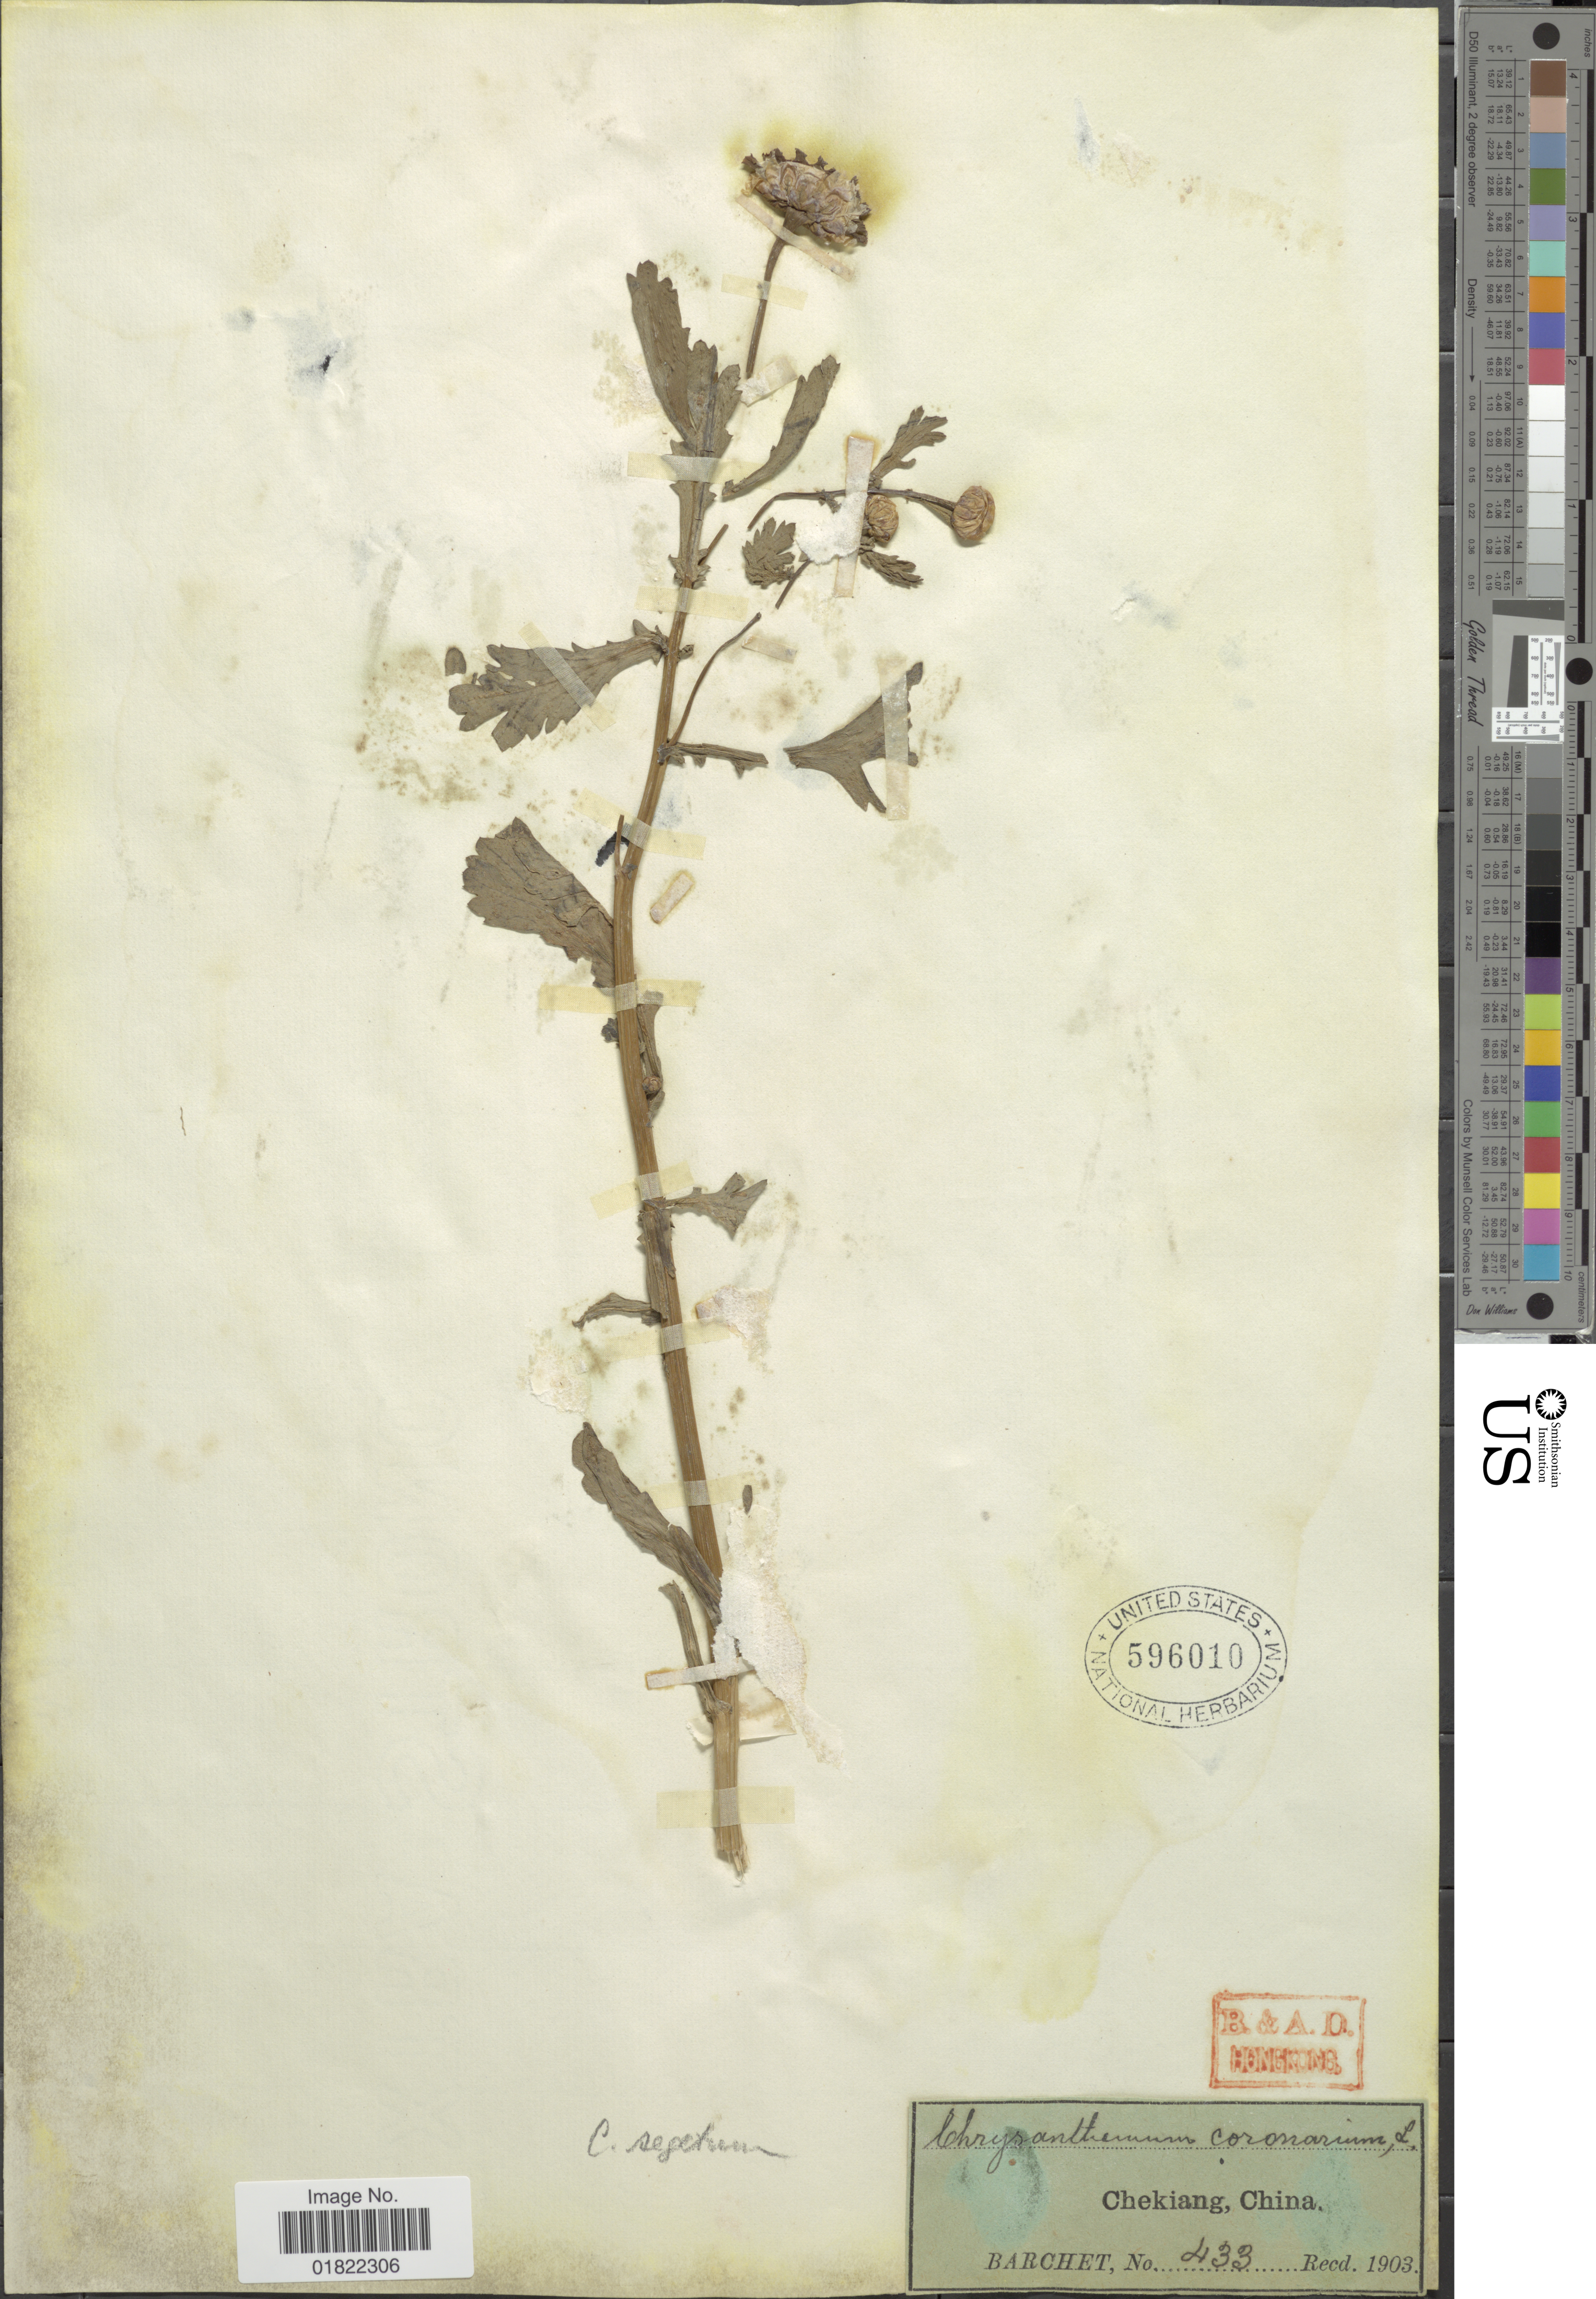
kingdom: Plantae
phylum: Tracheophyta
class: Magnoliopsida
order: Asterales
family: Asteraceae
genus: Chrysanthemum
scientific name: Chrysanthemum segetum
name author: L.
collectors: S. P. Barchet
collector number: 433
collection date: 1903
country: China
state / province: Zhejiang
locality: Chekiang, China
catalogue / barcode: US 596010